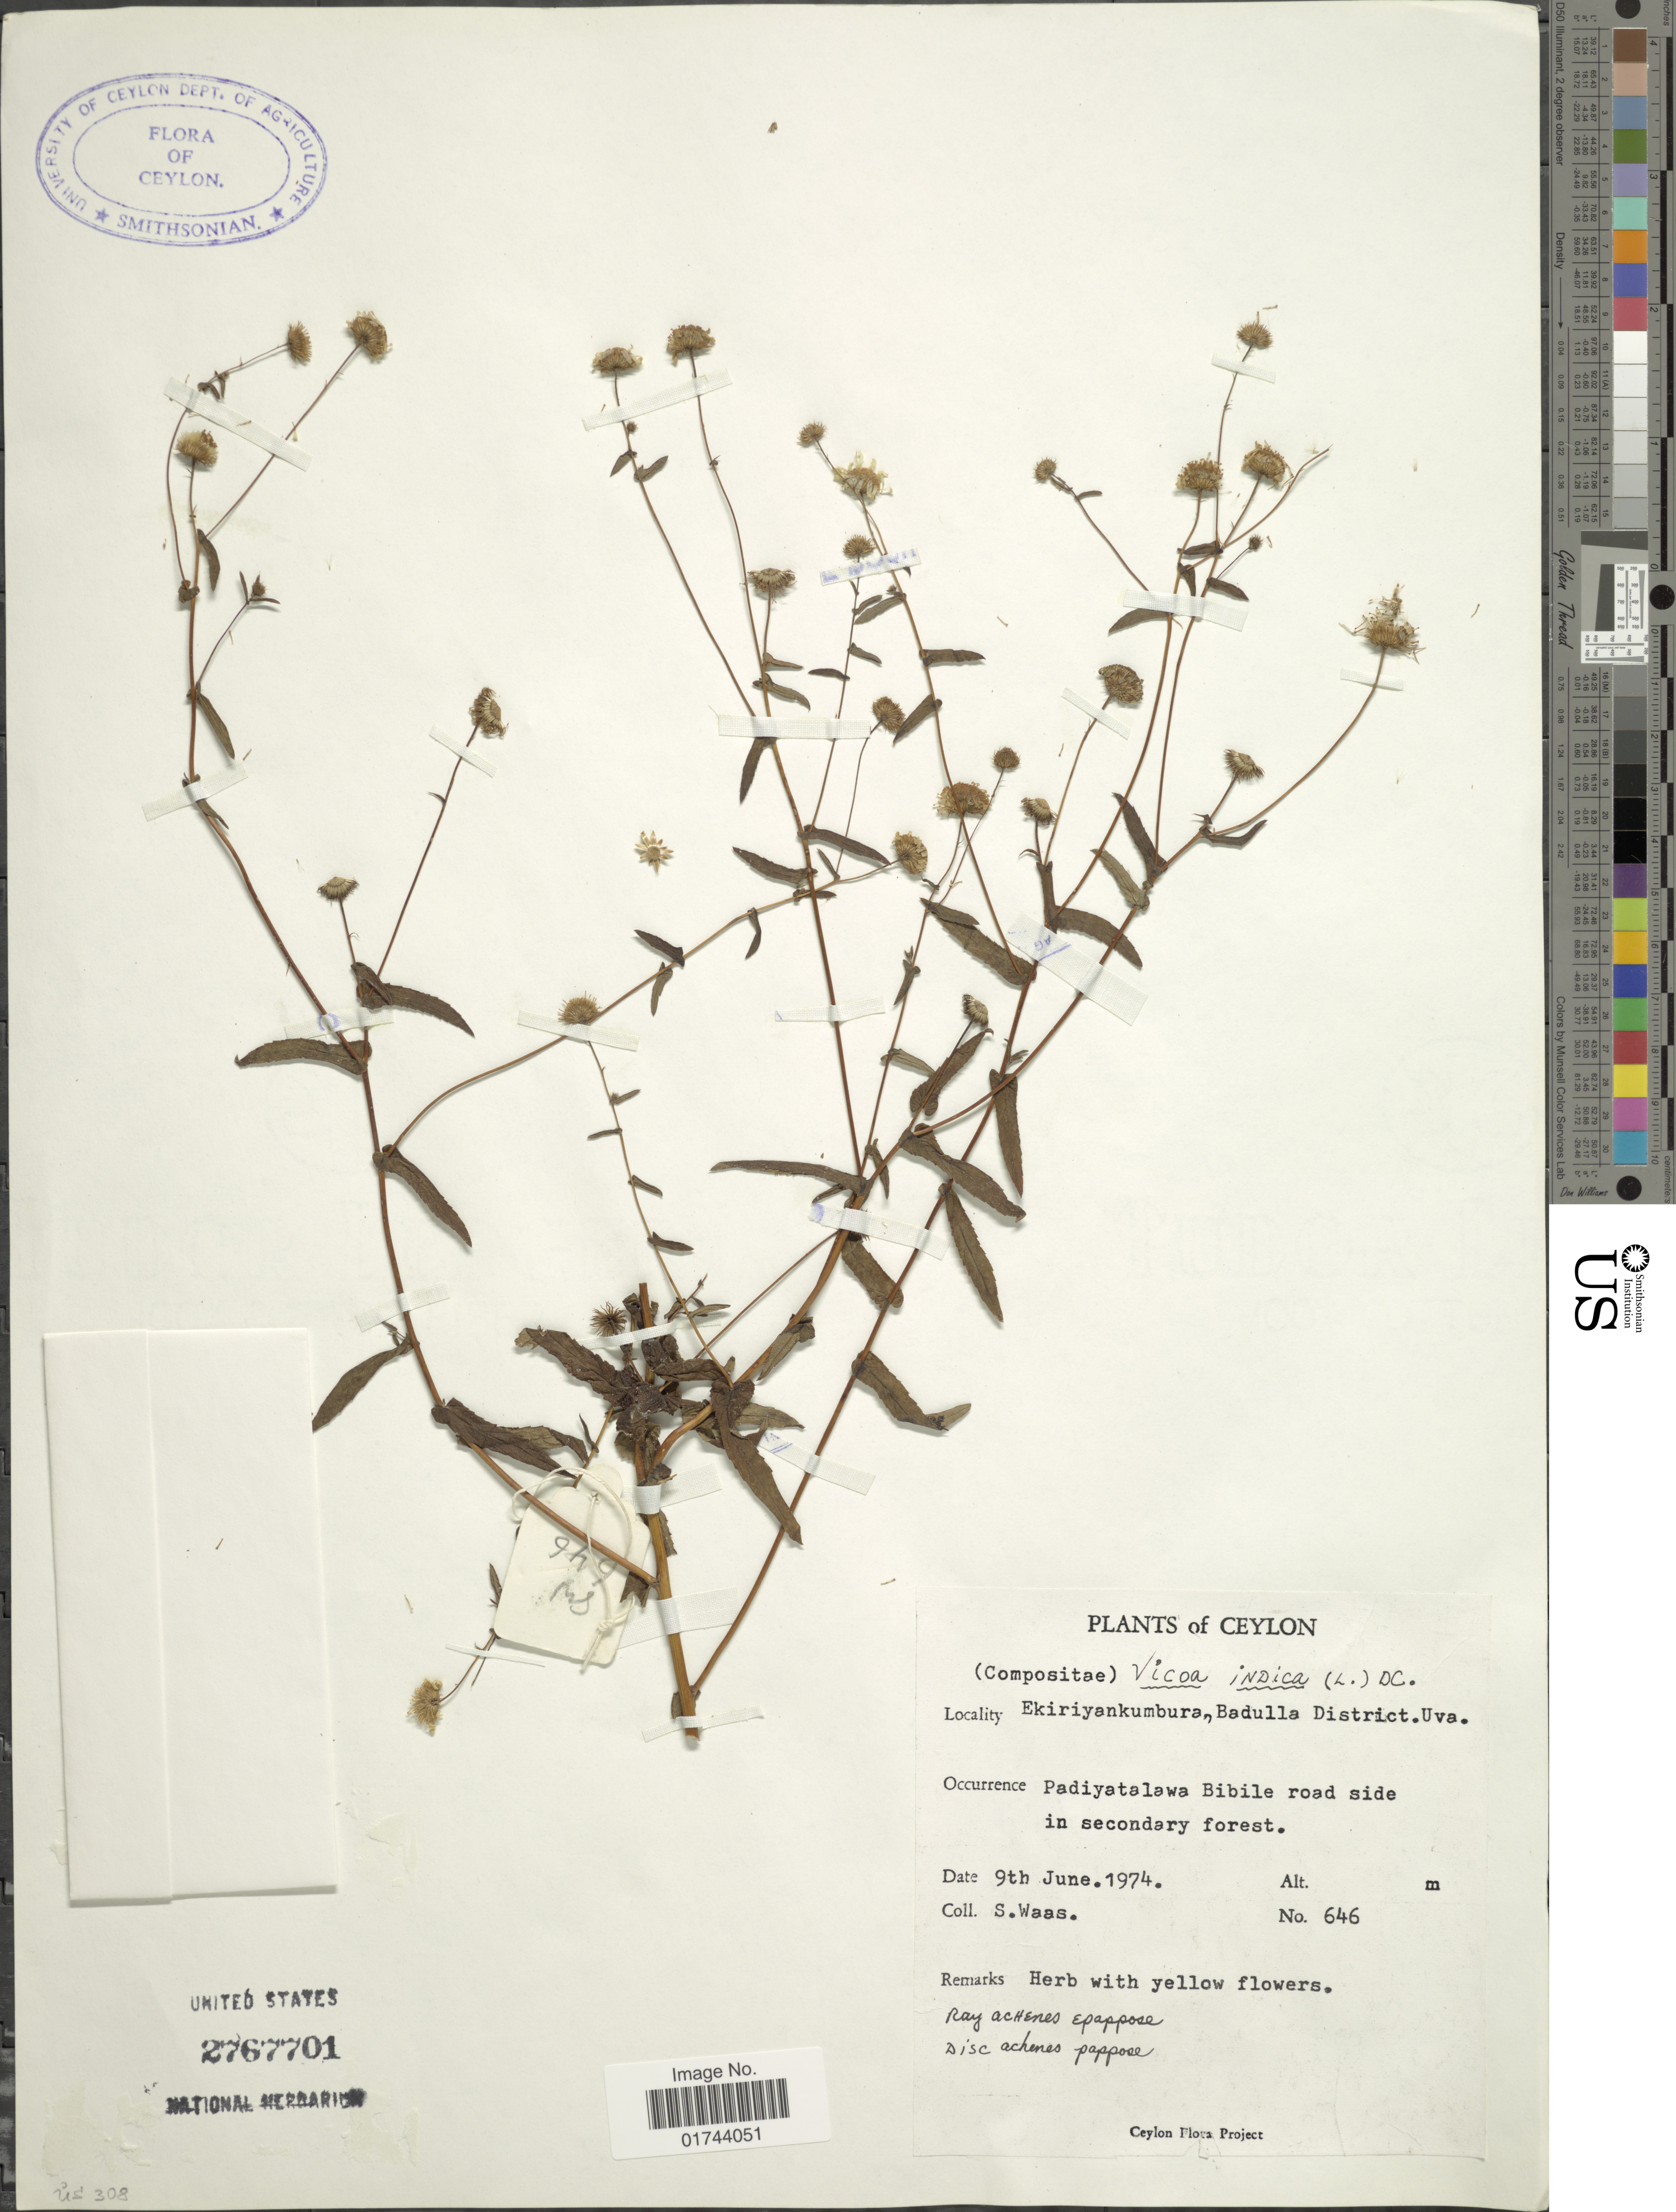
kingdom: Plantae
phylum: Tracheophyta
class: Magnoliopsida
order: Asterales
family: Asteraceae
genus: Inula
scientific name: Inula indica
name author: L.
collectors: S. Waas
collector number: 646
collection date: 1974-06-09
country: Sri Lanka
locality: Ceylon, Ekiriyankumbura, Badulla District, Uva.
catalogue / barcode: US 2767701